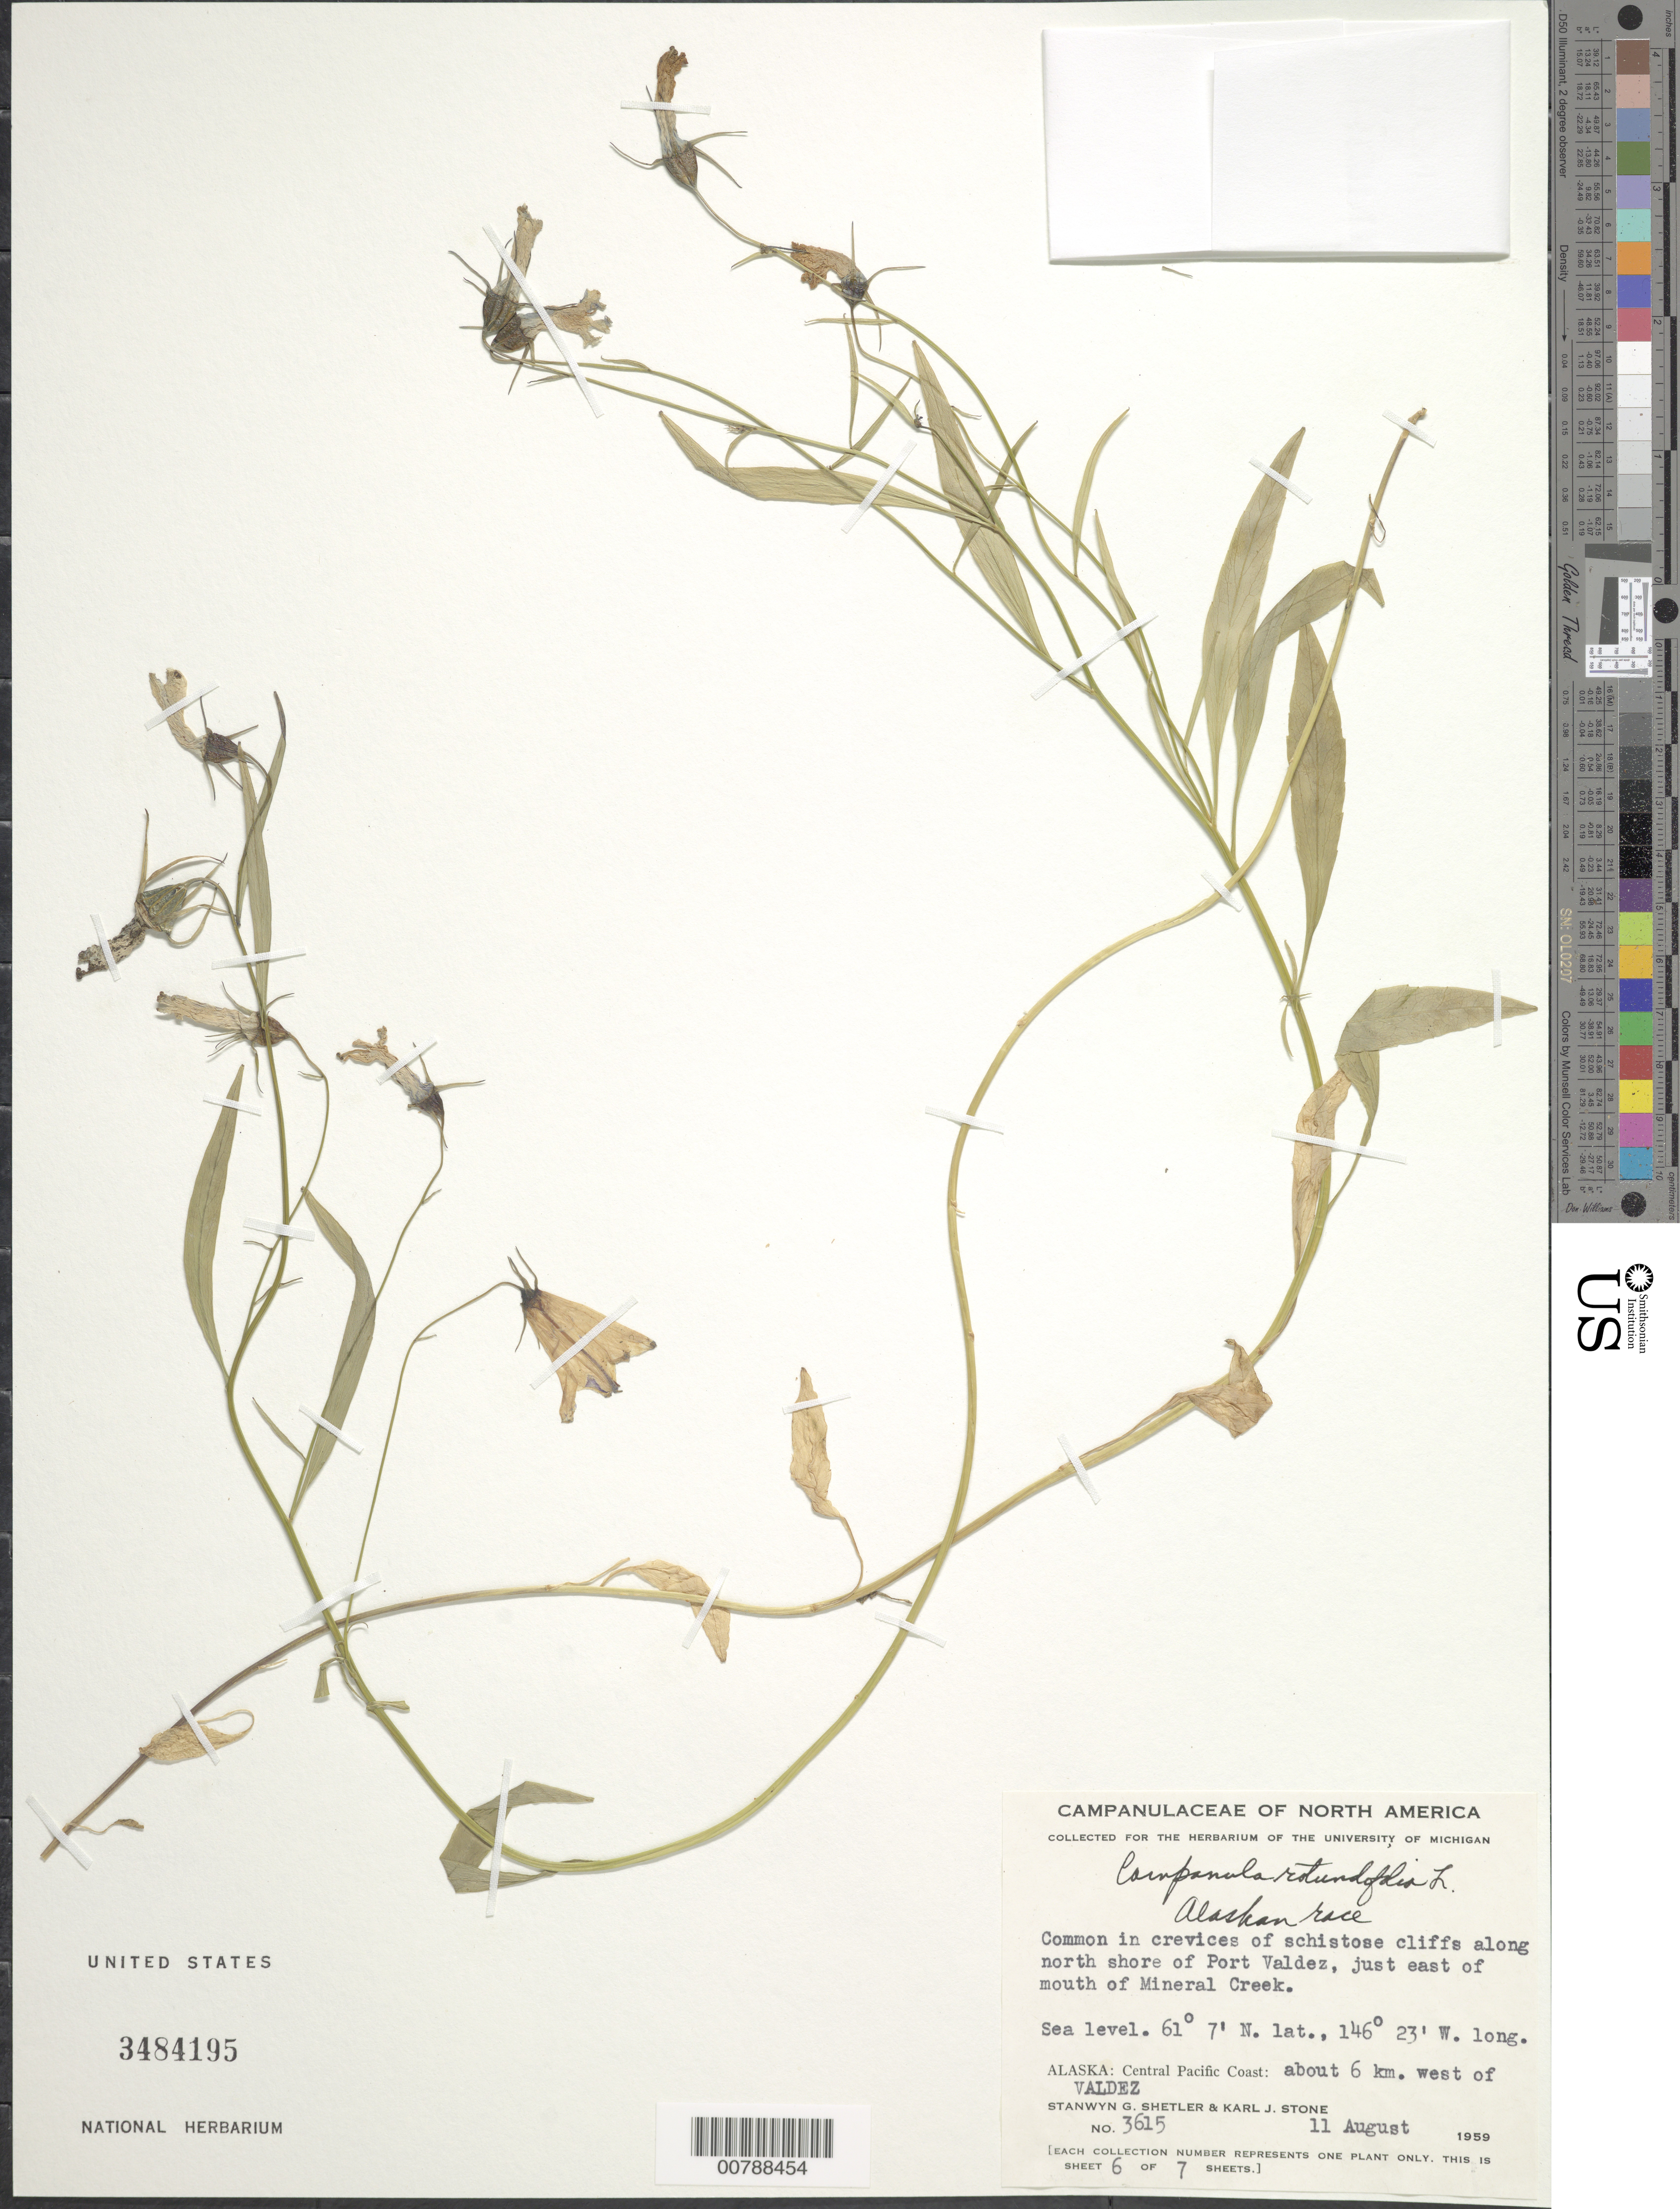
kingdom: Plantae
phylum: Tracheophyta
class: Magnoliopsida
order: Asterales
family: Campanulaceae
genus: Campanula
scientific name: Campanula rotundifolia L. Alaskan race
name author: L.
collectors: S. Shetler & K. J. Stone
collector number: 3612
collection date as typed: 11 August 1959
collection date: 1959-08-11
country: United States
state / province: Alaska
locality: Central Pacific Coast. Along north shore of Port Valdez, just east of mouth of Mineral Creek.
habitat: Common in crevices of schistose cliffs .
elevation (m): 0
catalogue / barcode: US 3484195